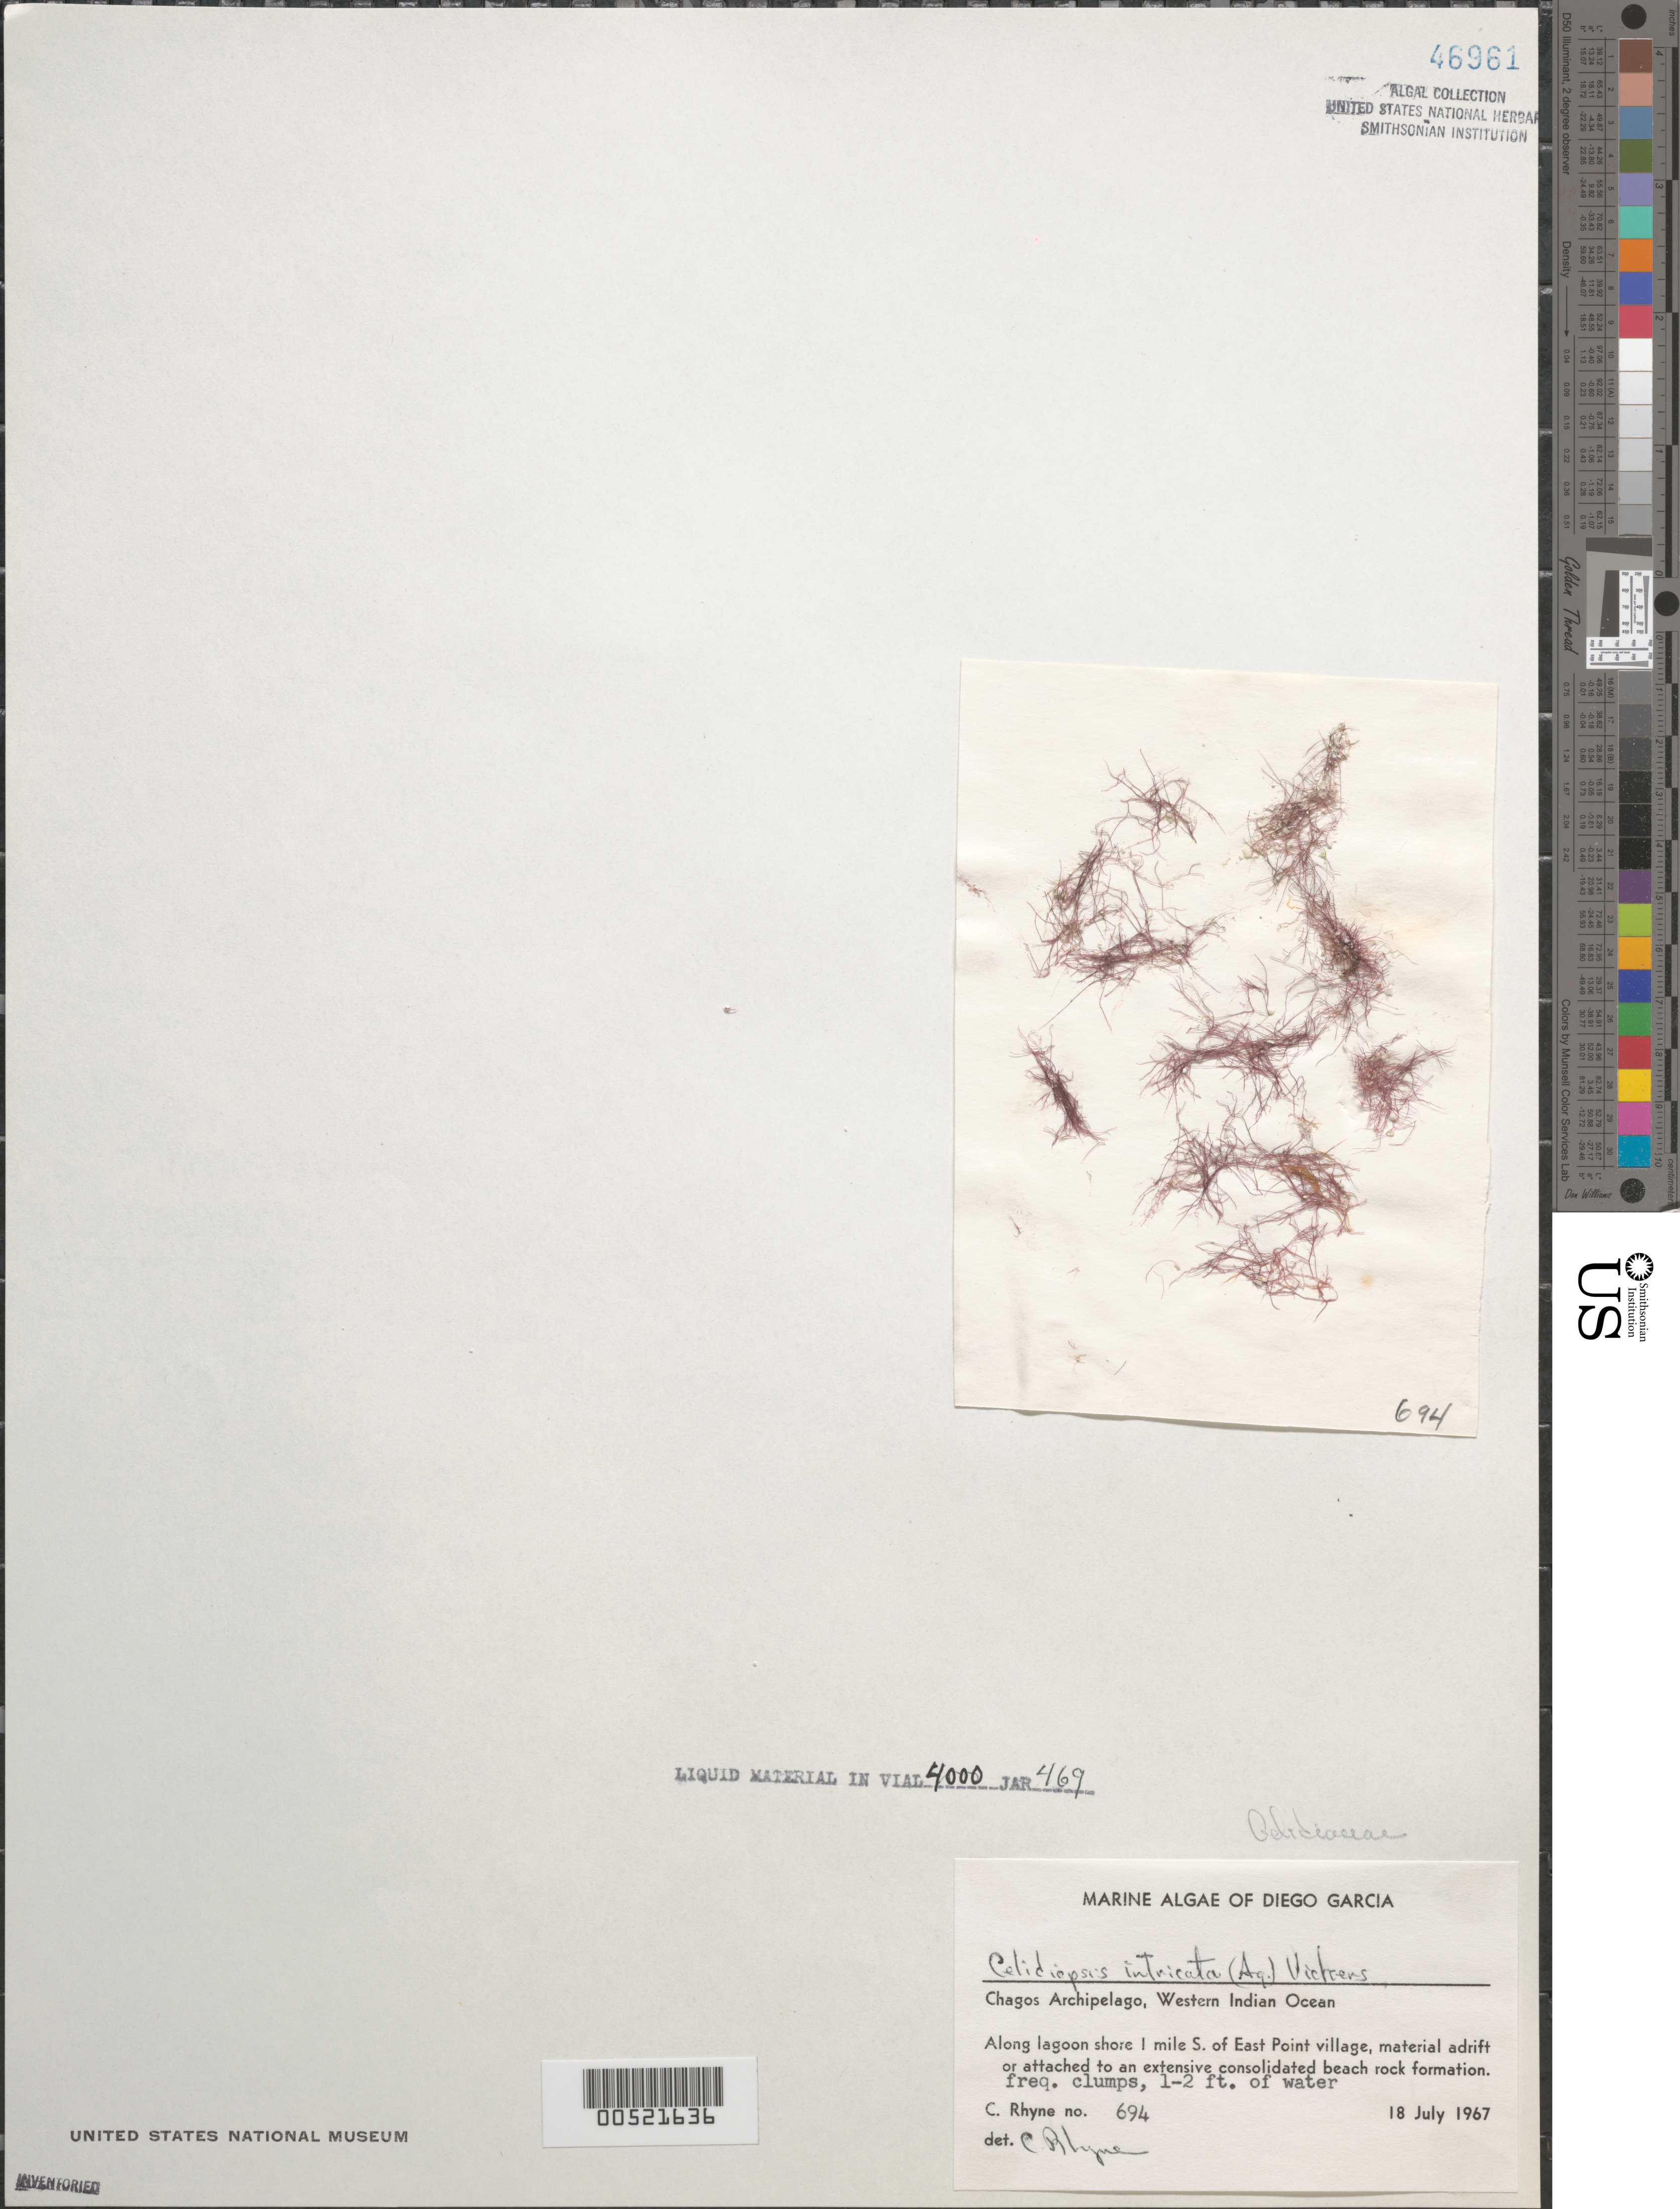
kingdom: Plantae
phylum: Rhodophyta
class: Florideophyceae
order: Rhodymeniales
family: Lomentariaceae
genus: Ceratodictyon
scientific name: Ceratodictyon intricatum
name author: (C. Agardh) R.E. Norris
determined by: Algae name updating Project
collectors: C. Rhyne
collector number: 694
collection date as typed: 18 Jul 1967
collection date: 1967-07-18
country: British Indian Ocean Territory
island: Diego Garcia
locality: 1 mile south of East Point Village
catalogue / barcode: US 46961